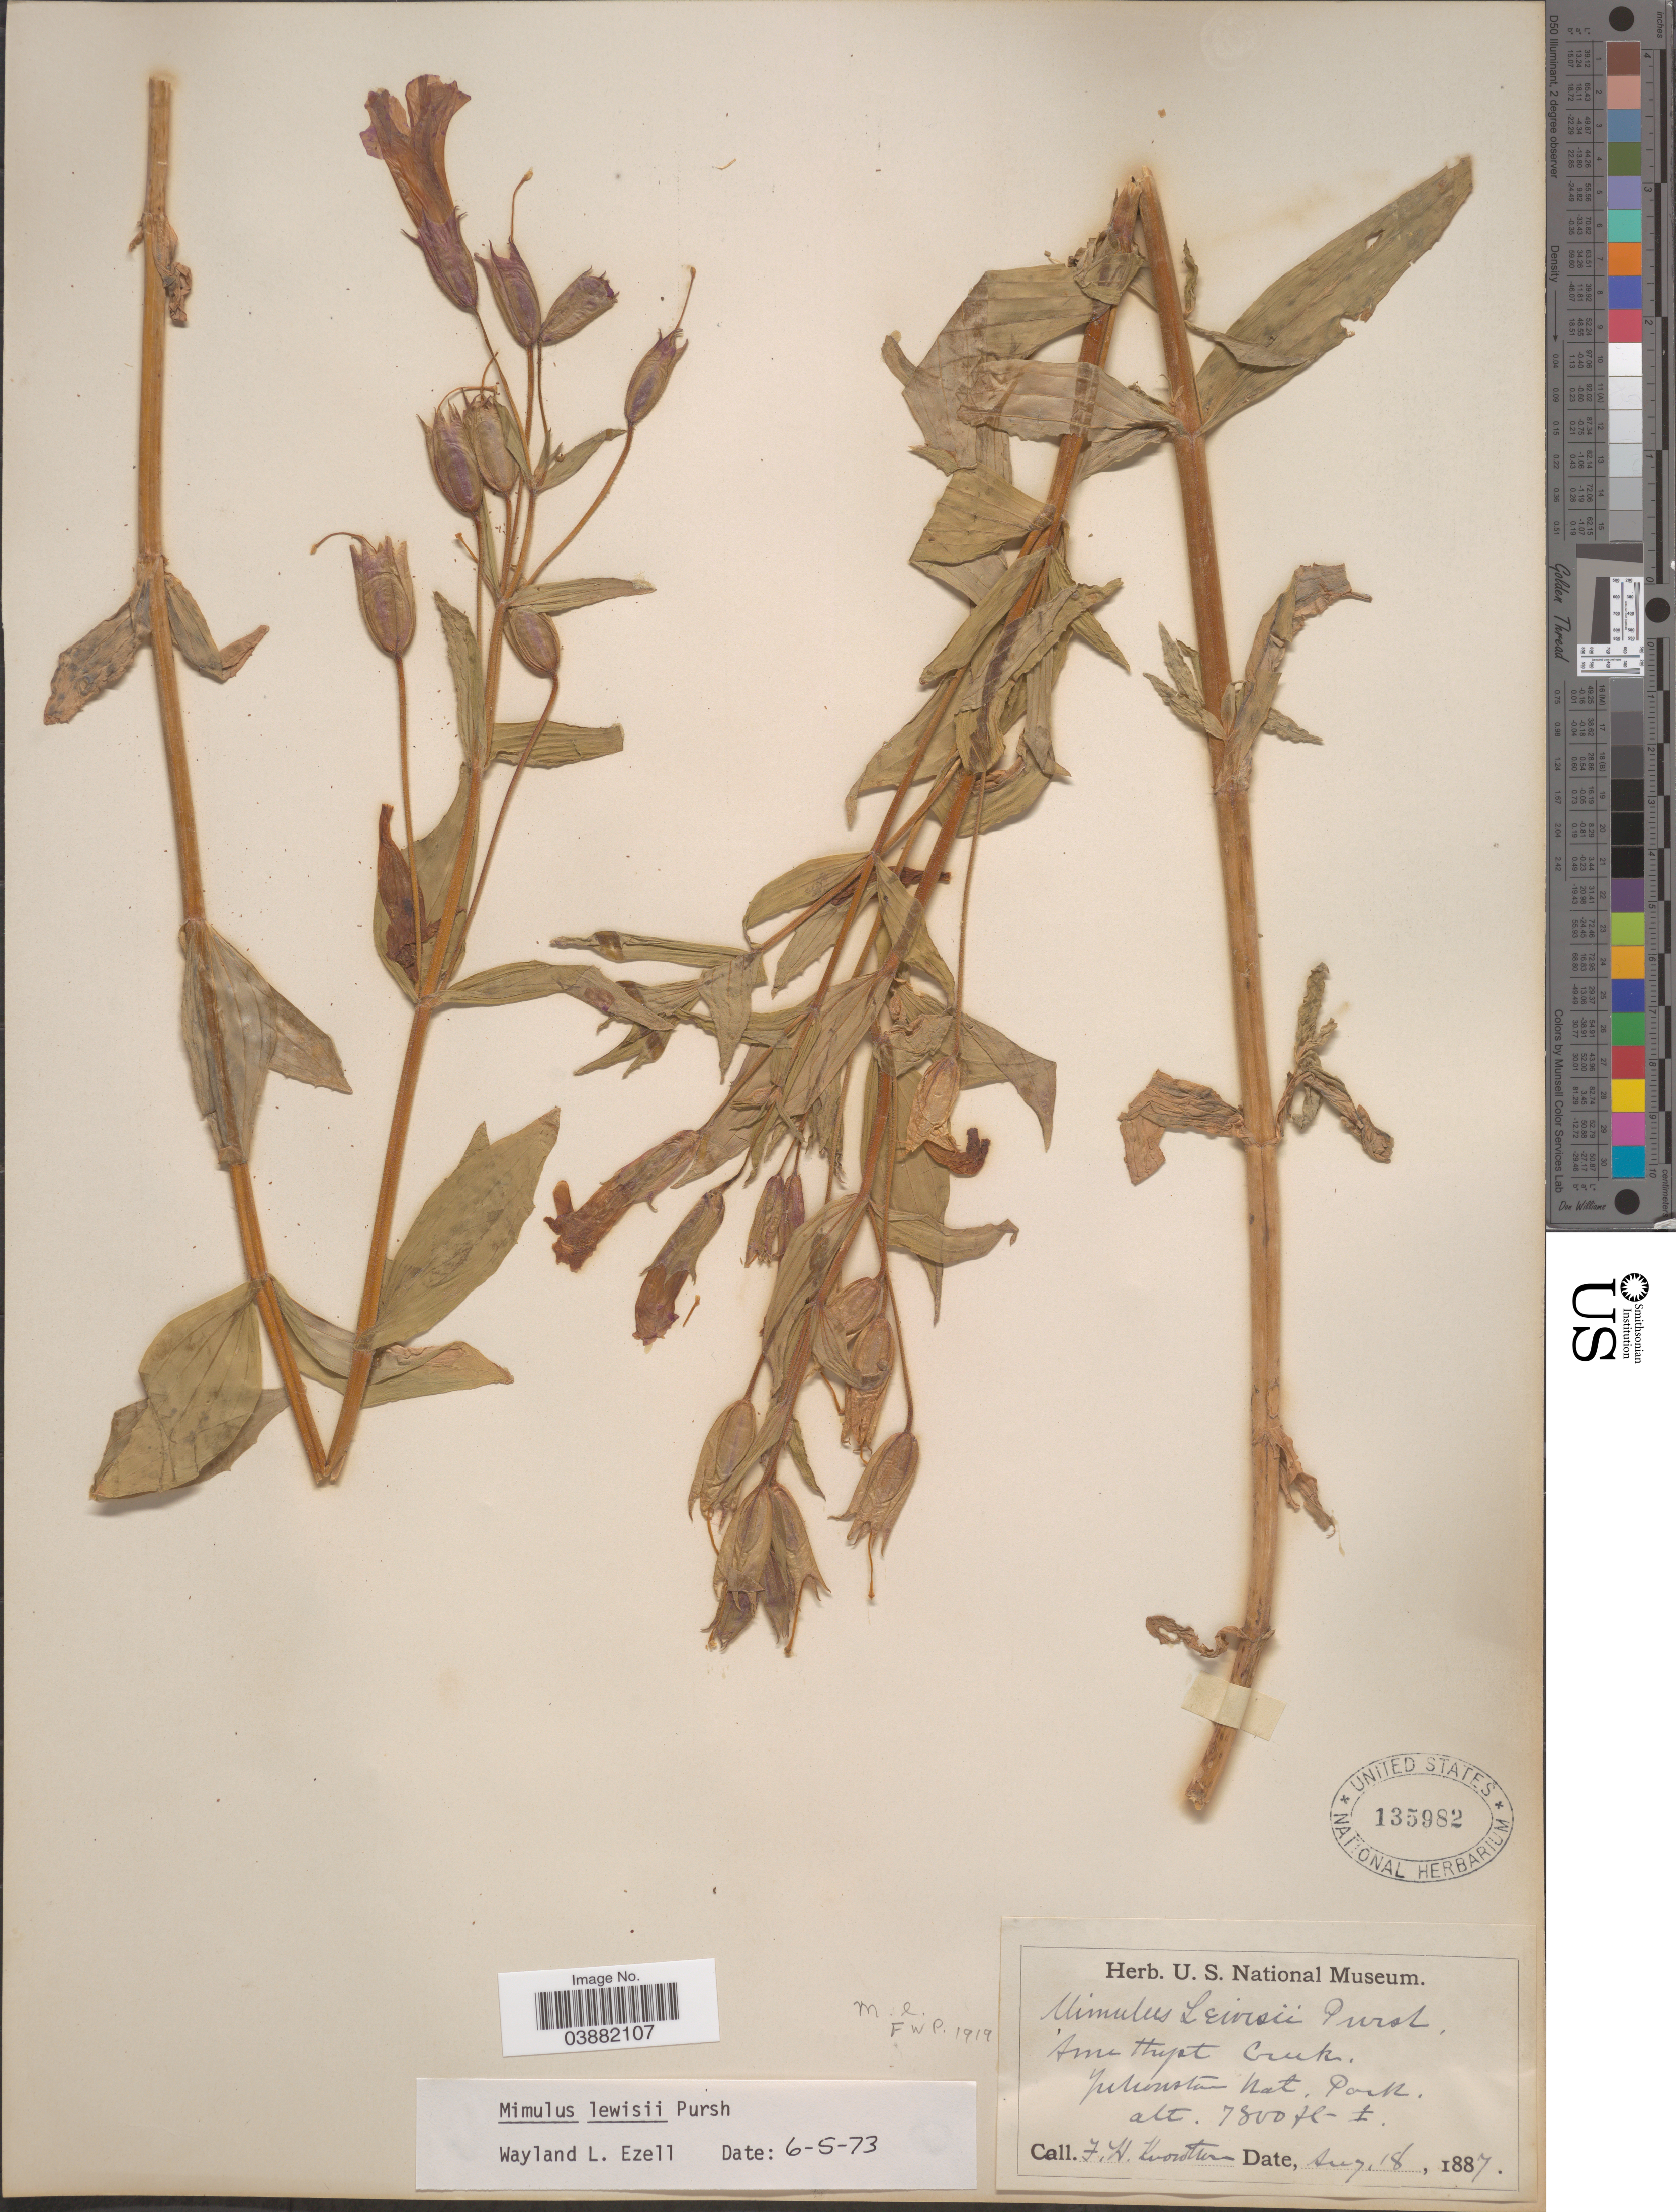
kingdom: Plantae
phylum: Tracheophyta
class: Magnoliopsida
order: Lamiales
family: Phrymaceae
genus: Mimulus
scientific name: Mimulus lewisii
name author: Pursh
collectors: F. H. Knowlton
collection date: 1887-08-18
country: United States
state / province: Wyoming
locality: Amethyst Creek. Yellowstone Nat. Park.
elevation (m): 2377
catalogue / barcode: US 135982